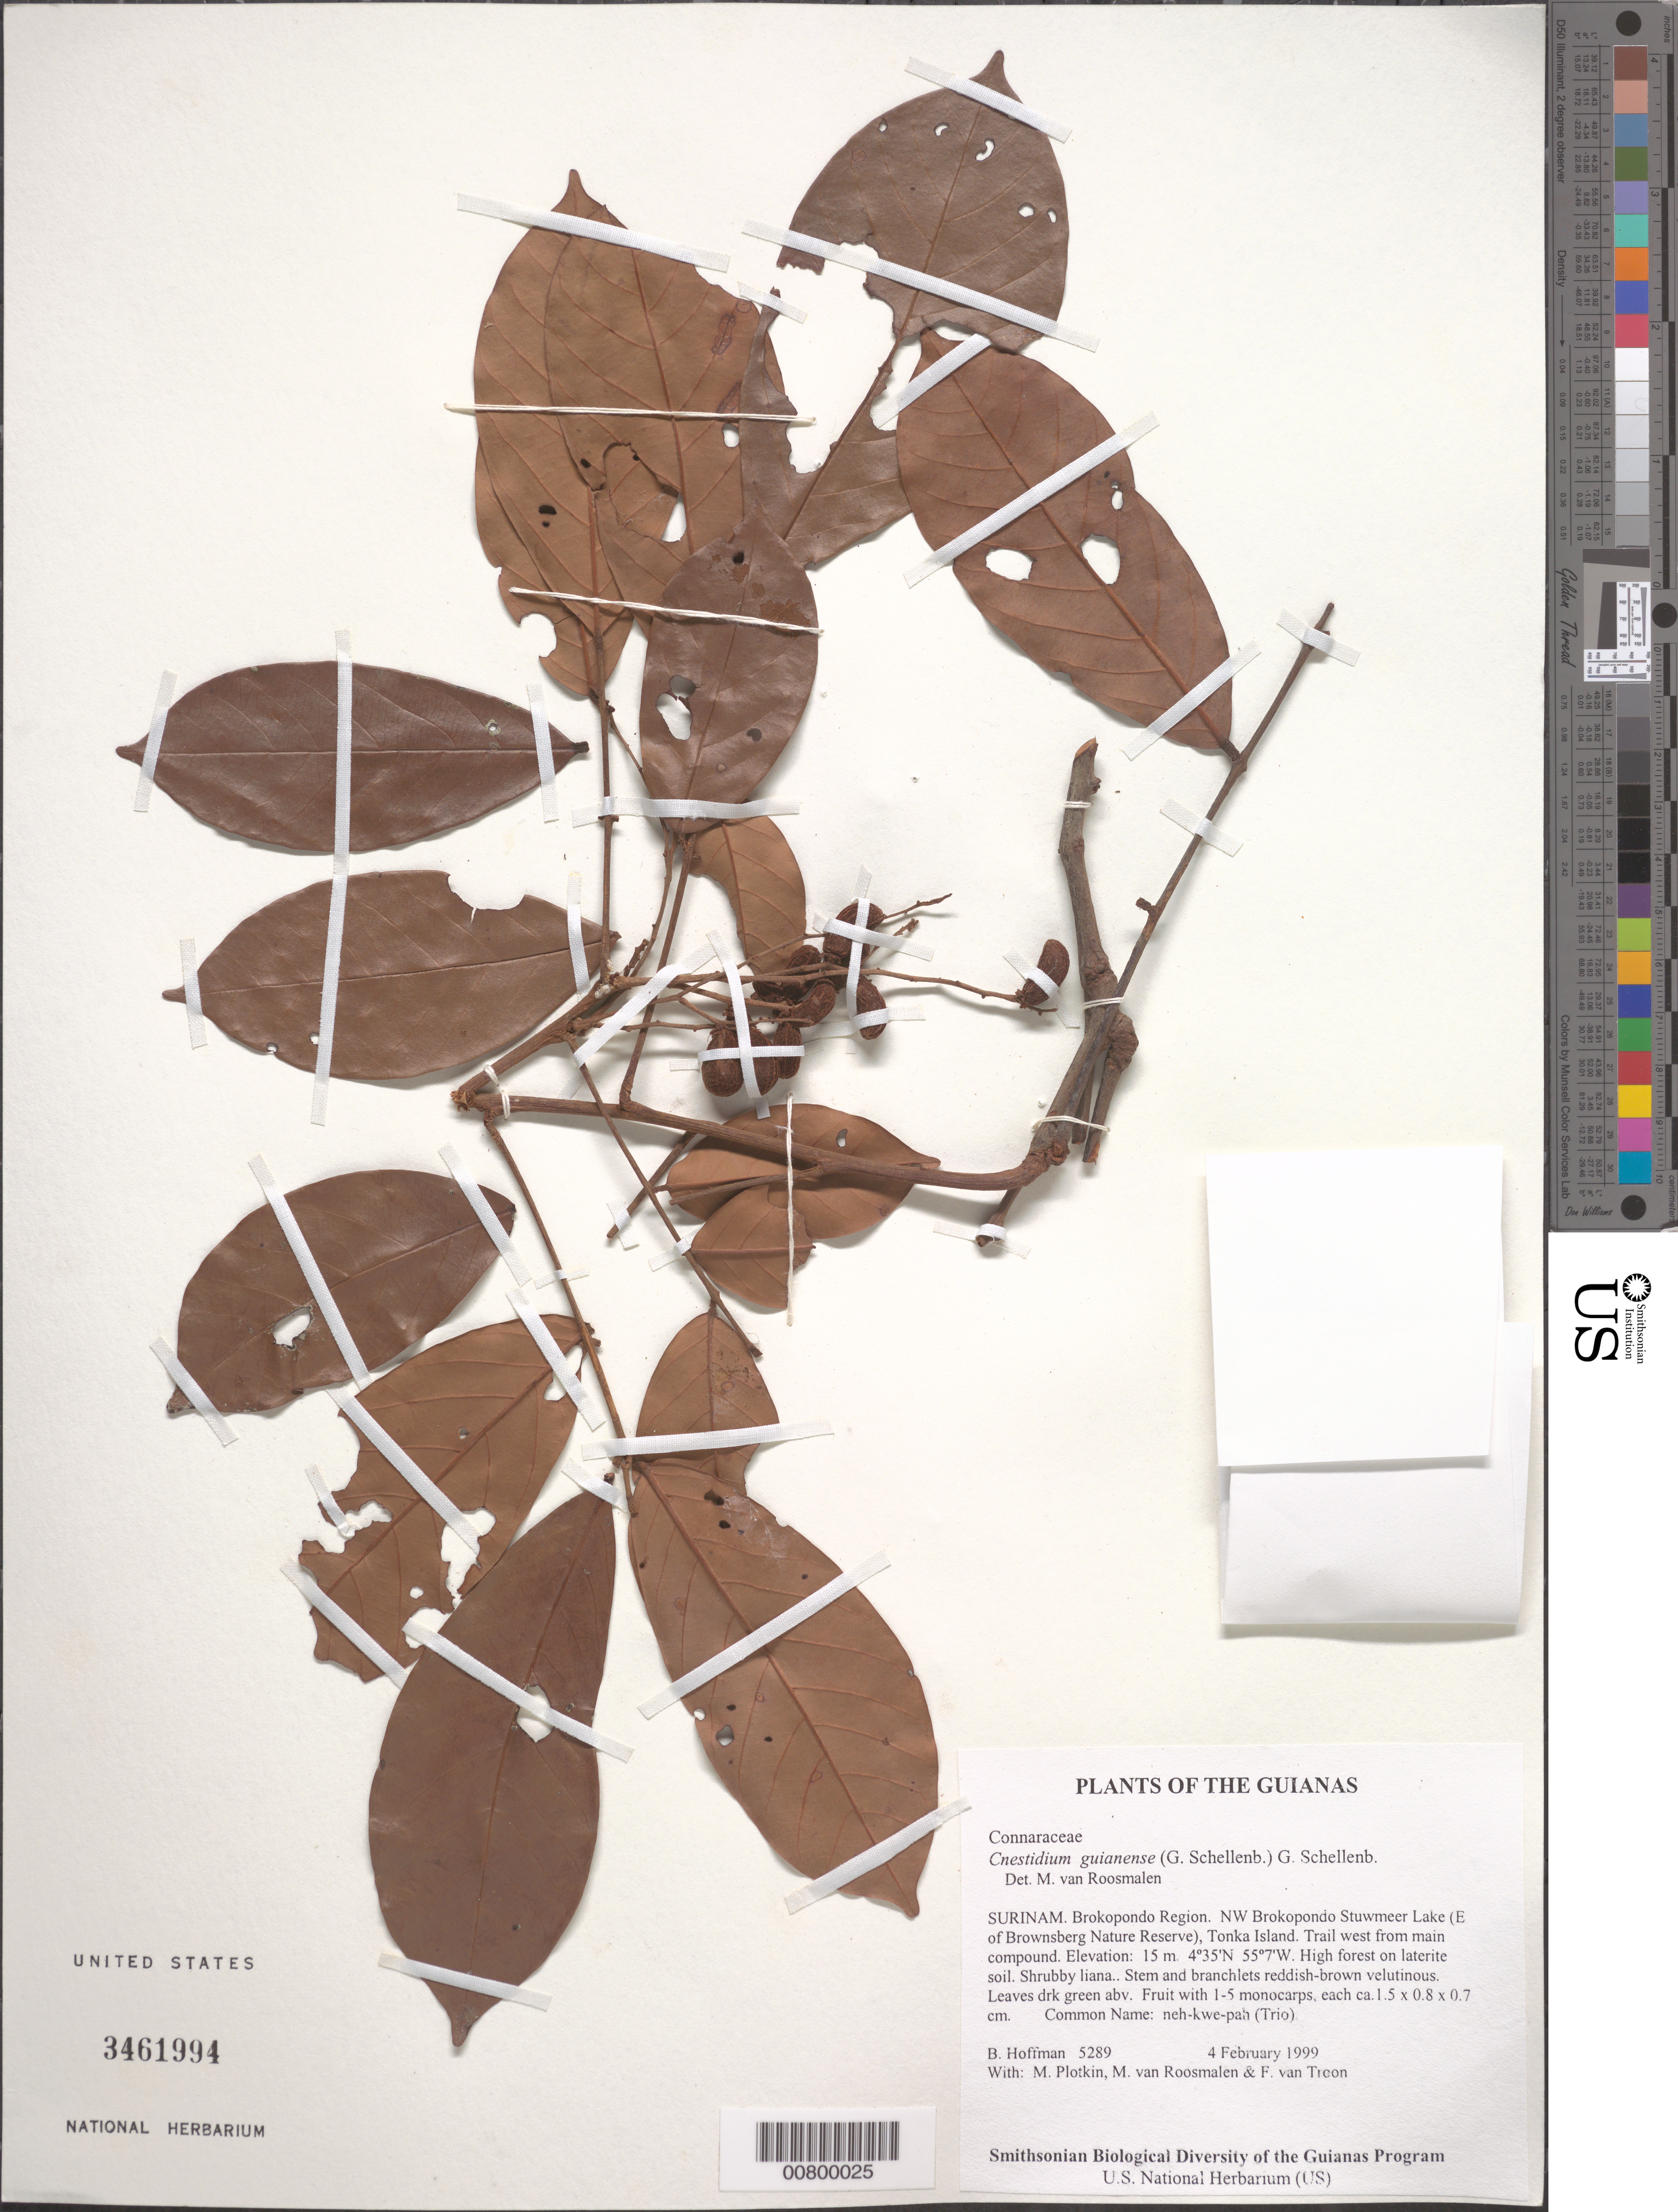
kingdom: Plantae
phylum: Tracheophyta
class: Magnoliopsida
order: Oxalidales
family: Connaraceae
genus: Cnestidium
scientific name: Cnestidium guianense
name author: (G. Schellenb.) G. Schellenb.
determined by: Roosmalen, M. van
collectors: B. Hoffman, M. Plotkin, M. Roosmalen & F. Van Troon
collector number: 5289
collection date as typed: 4 February 1999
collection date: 1999-02-04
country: Suriname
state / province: Brokopondo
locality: NW Brokopondo Stuwmeer Lake (E of Brownsberg Nature Reserve), Tonka Island. Trail west from main compound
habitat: High forest on laterite soil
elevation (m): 15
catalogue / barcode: US 3461994